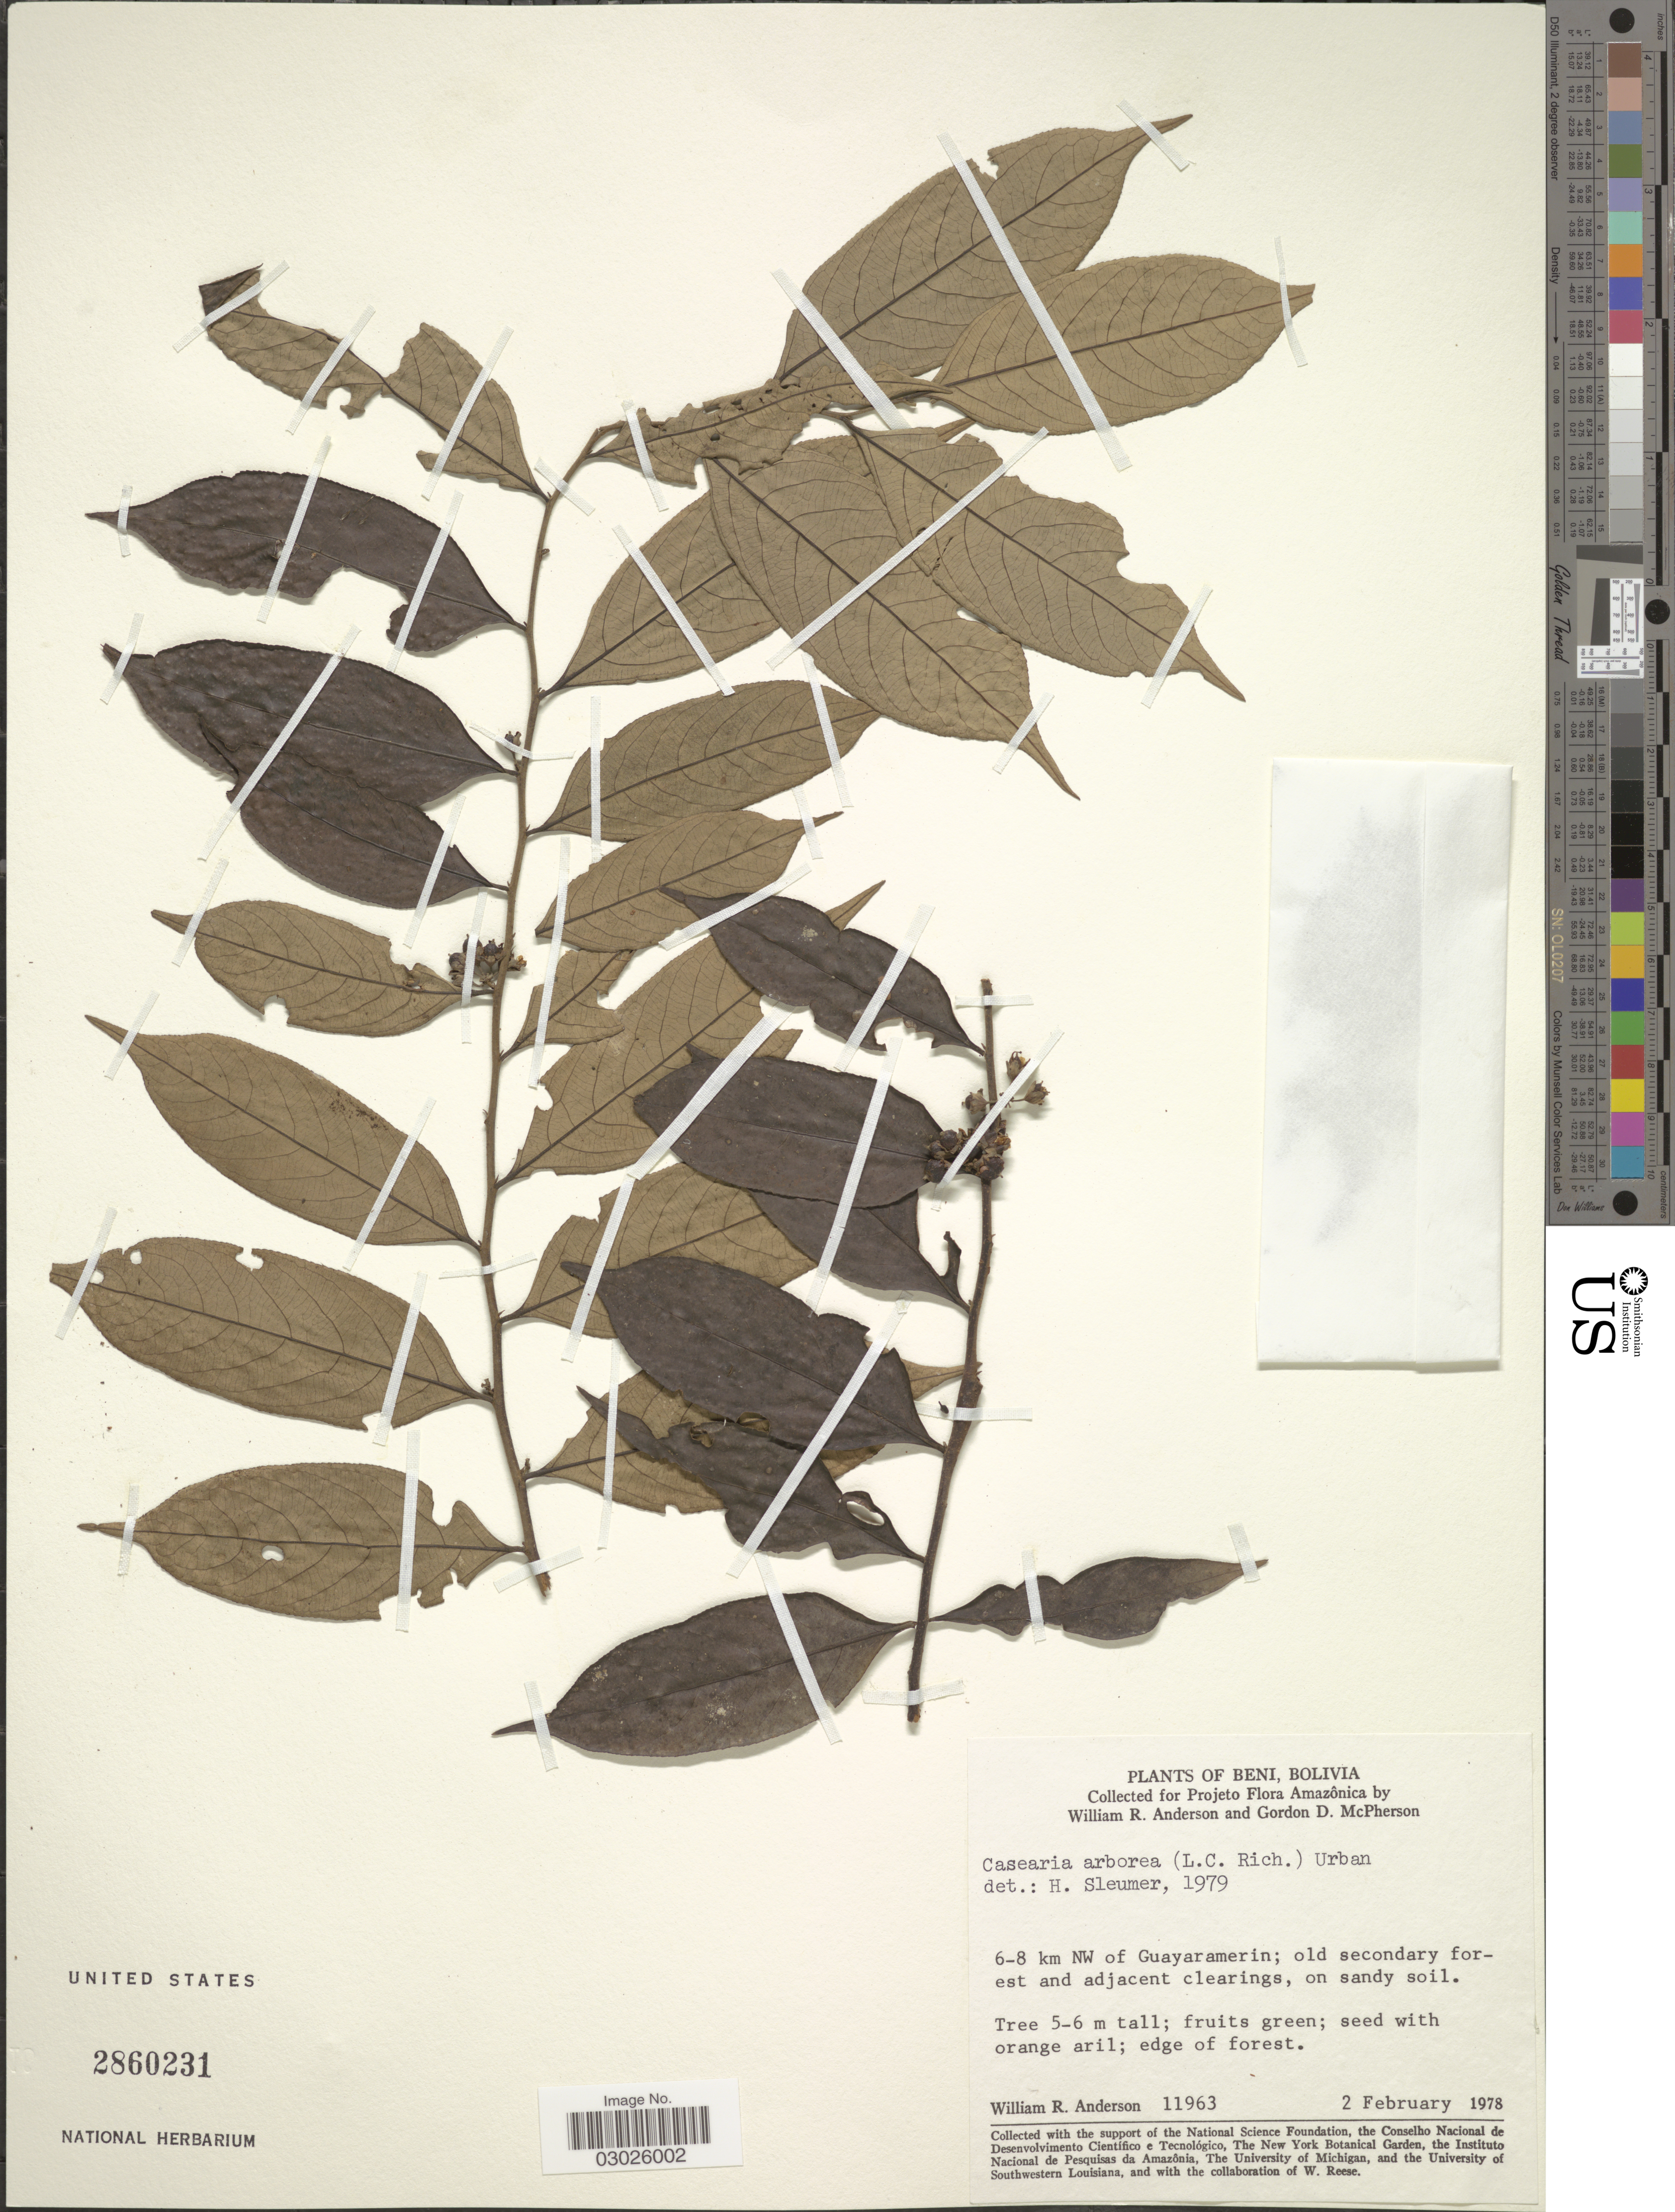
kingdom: Plantae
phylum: Tracheophyta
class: Magnoliopsida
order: Malpighiales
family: Salicaceae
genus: Casearia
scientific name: Casearia arborea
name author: (Rich.) Urb.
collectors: W. R. Anderson & G. D. McPherson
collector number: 11963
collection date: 1978-02-02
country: Bolivia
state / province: Beni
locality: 6-8 km NW of Guayaramerin; old secondary forest and adjacent clearings, on sandy soil.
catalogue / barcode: US 2860231